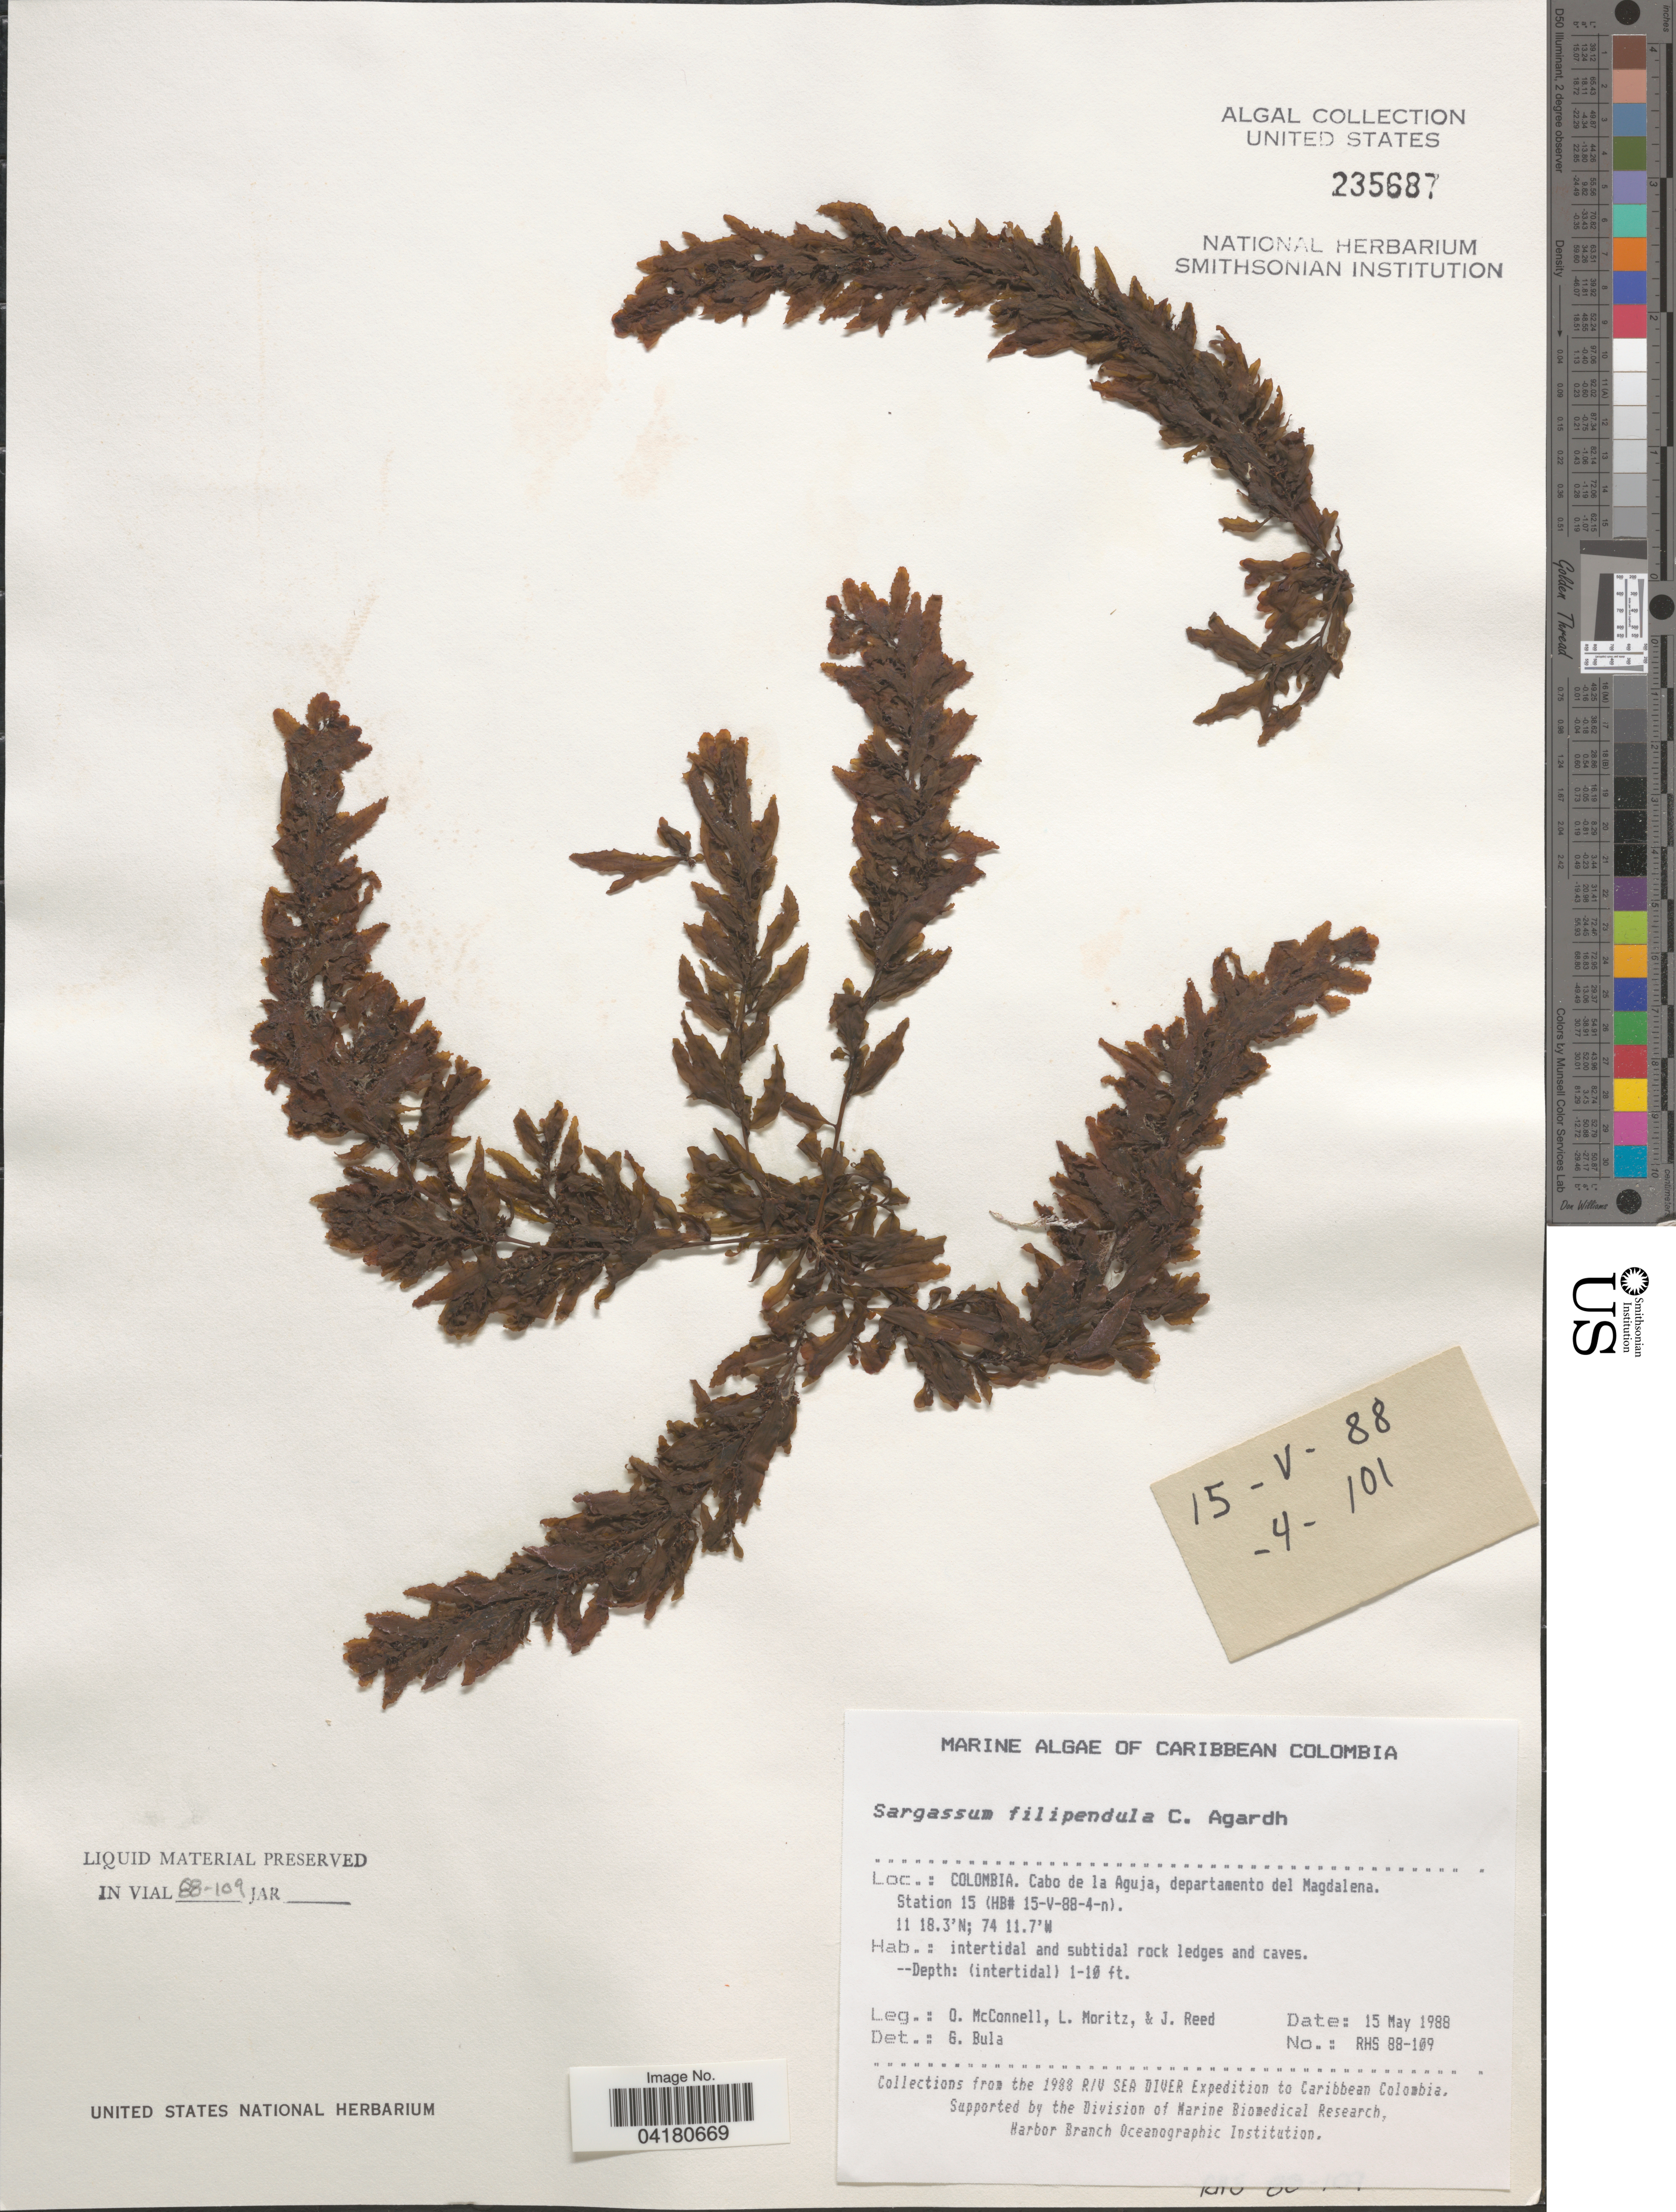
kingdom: Chromista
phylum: Ochrophyta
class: Phaeophyceae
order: Fucales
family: Sargassaceae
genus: Sargassum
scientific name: Sargassum filipendula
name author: C. Agardh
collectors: O. McConnell, L. Moritz & J. Reed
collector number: RHS88-109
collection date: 1988-05-15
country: Colombia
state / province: Magdalena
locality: Caribbean Colombia. Cabo de la Aguja, departamento del Magdalena. Station 15 (HB# 15-V-88-4-n). The 1988 R/V Sea Diver Expedition to Caribbean Colombia.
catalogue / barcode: US 235687